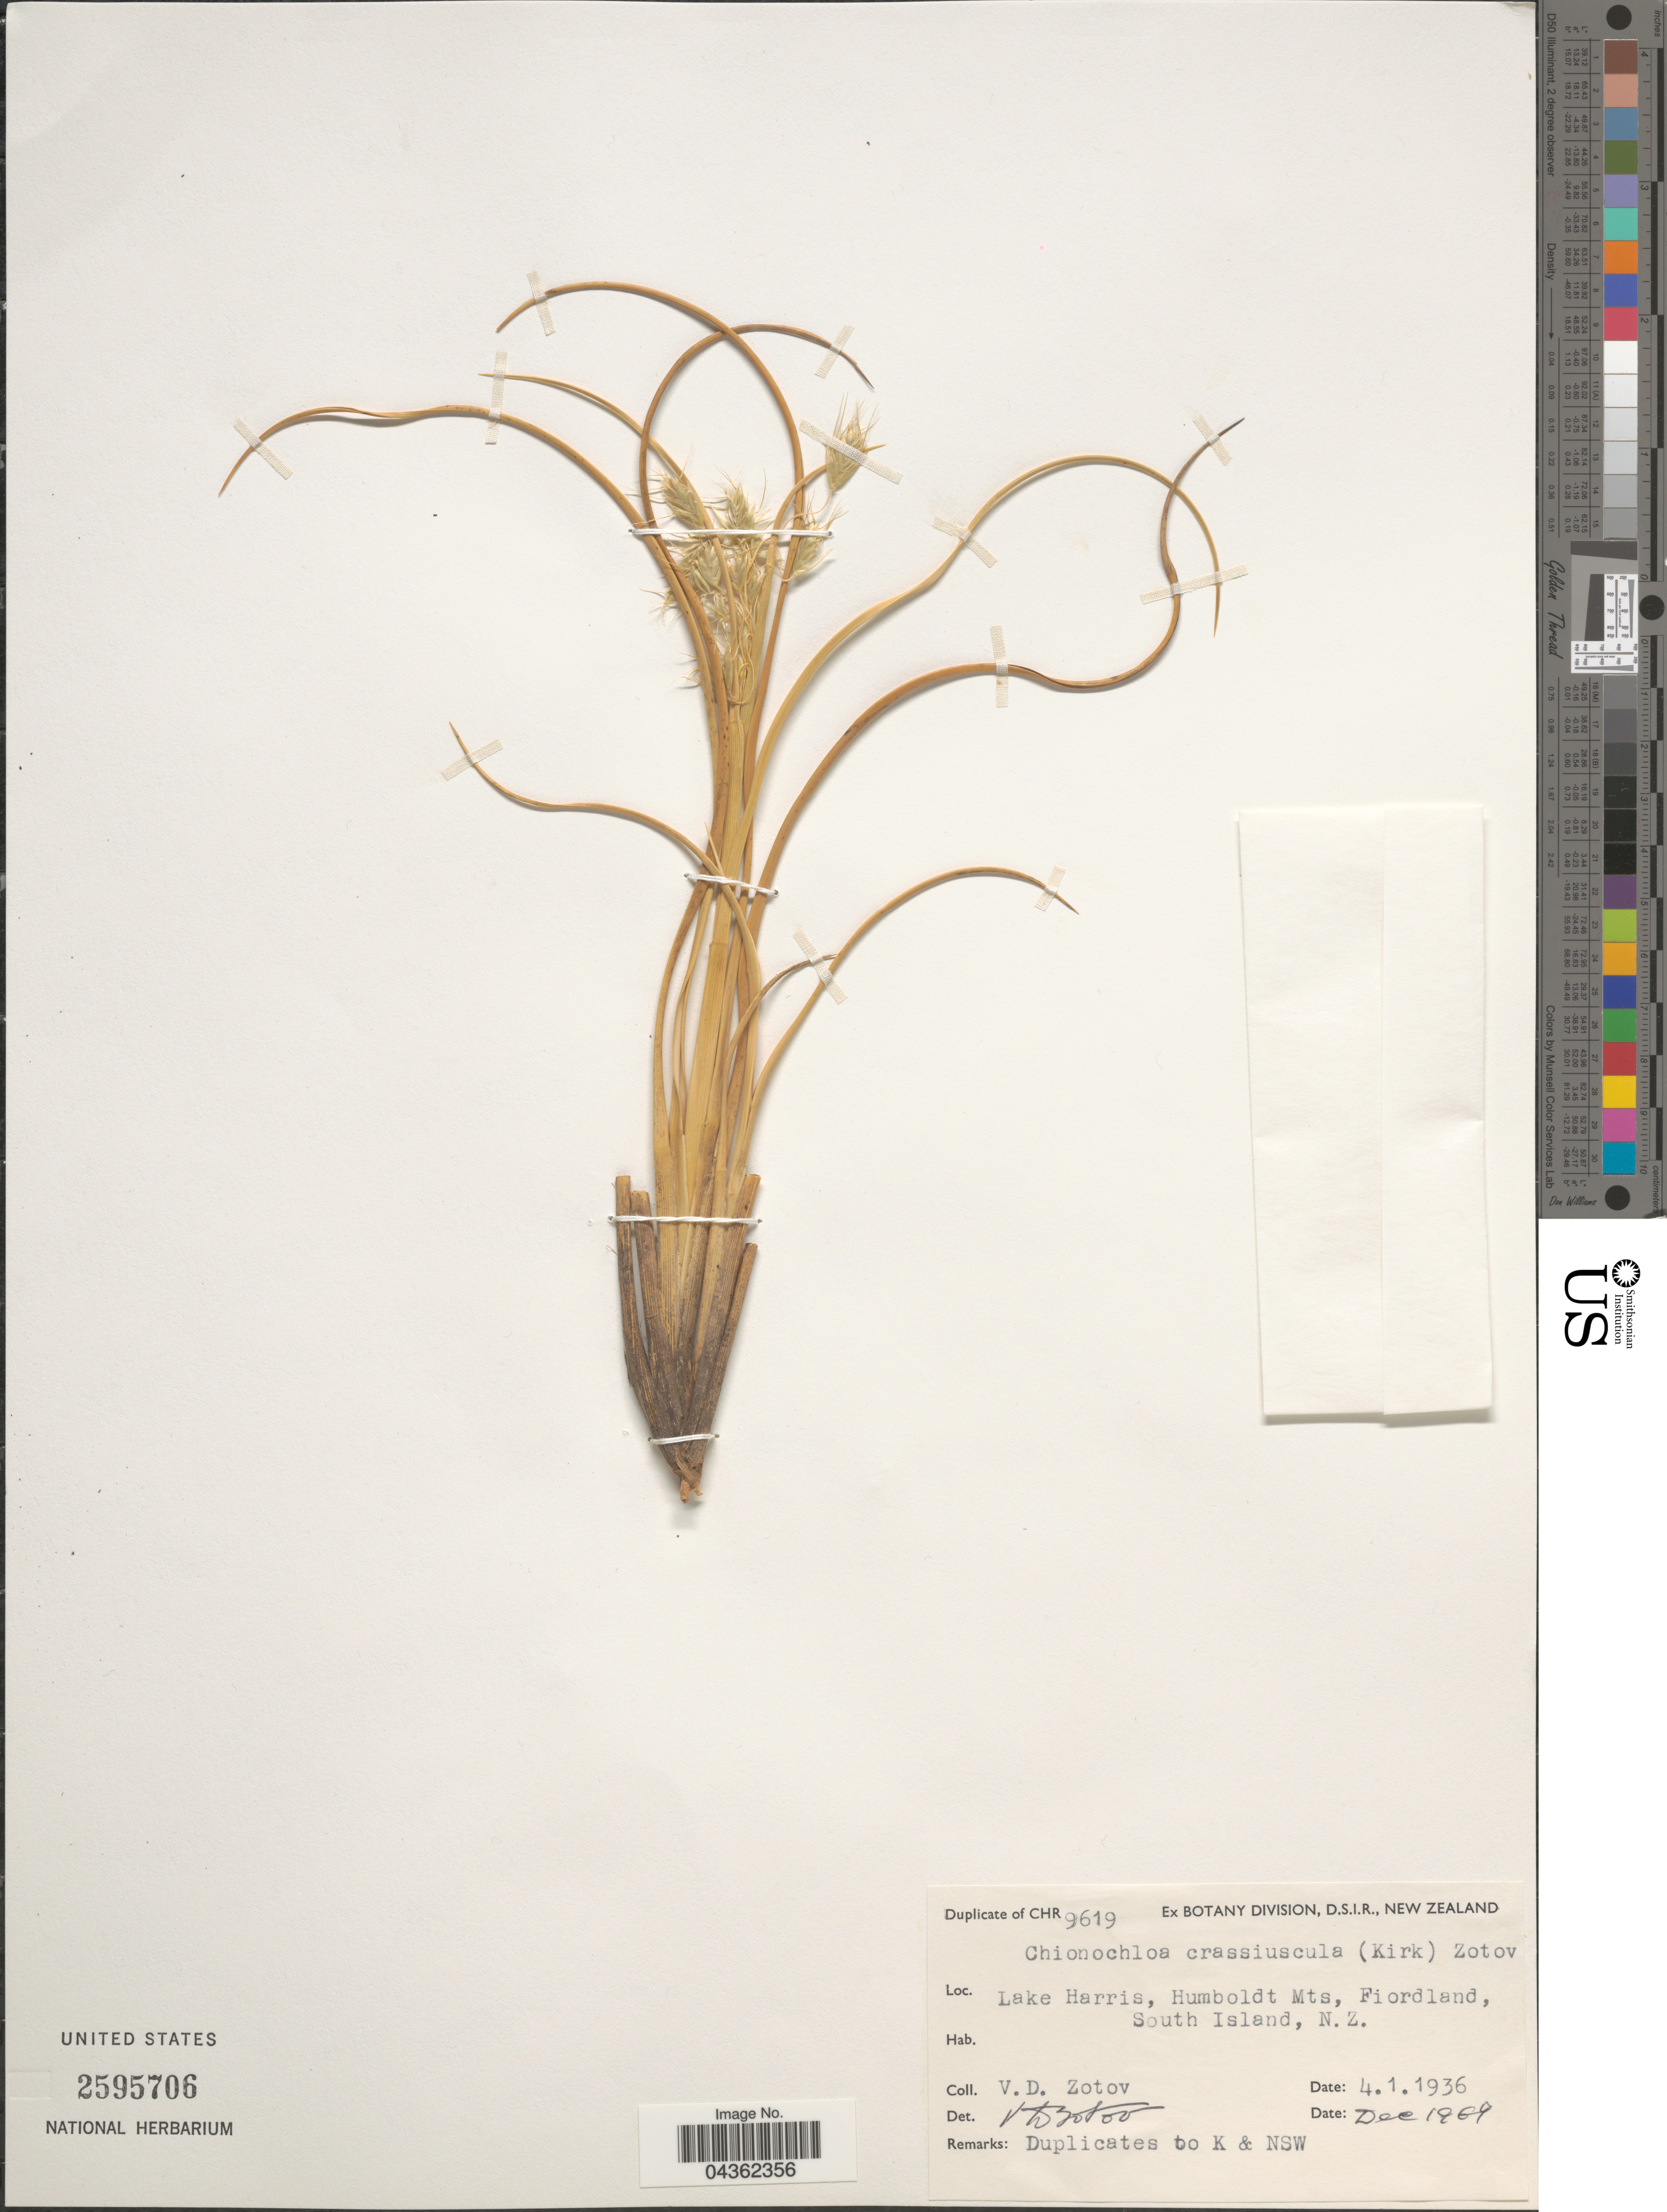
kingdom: Plantae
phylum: Tracheophyta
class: Liliopsida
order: Poales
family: Poaceae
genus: Chionochloa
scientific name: Chionochloa crassiuscula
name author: (Kirk) Zotov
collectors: V. Zotov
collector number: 9619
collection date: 1936-01-04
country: New Zealand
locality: Lake Harris, Humboldt Mts, Fiordland, South Island.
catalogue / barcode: US 2595706